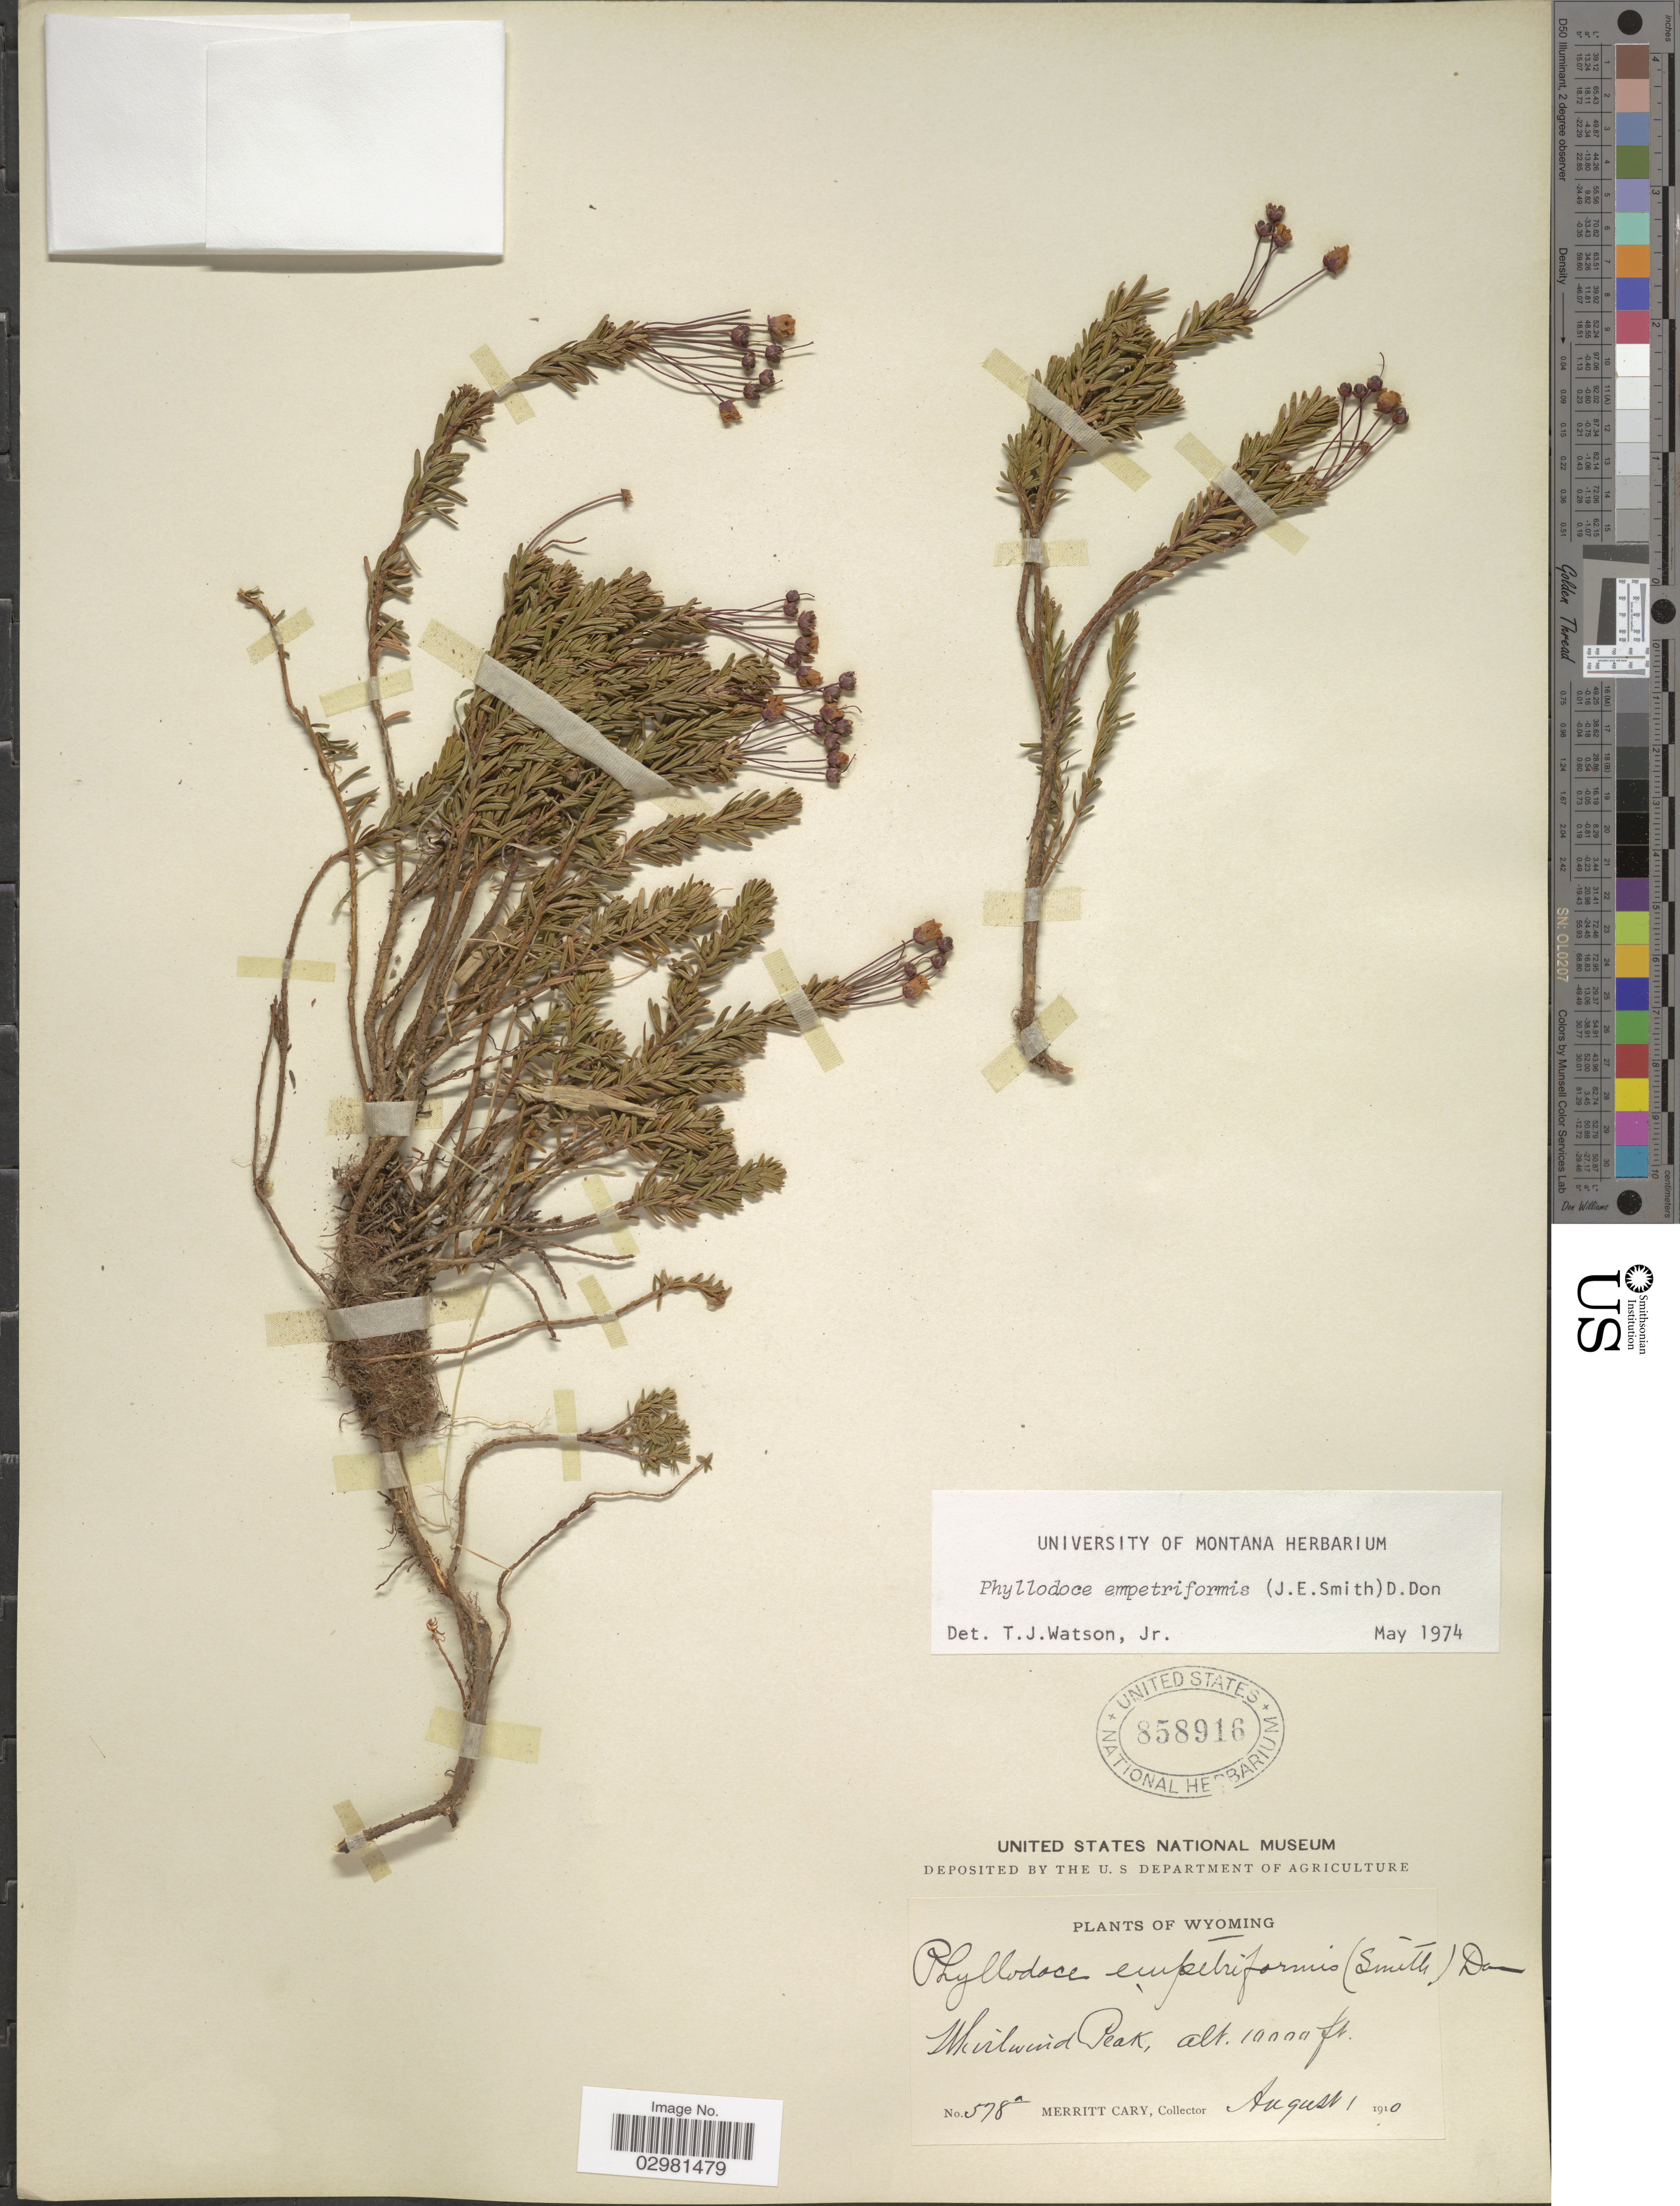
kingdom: Plantae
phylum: Tracheophyta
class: Magnoliopsida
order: Ericales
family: Ericaceae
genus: Phyllodoce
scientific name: Phyllodoce empetiformis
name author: (Small) D. Don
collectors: C. Merritt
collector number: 578a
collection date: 1910-08-01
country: United States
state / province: Wyoming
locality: Whirlwind Peak.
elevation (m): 3048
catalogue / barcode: US 858916